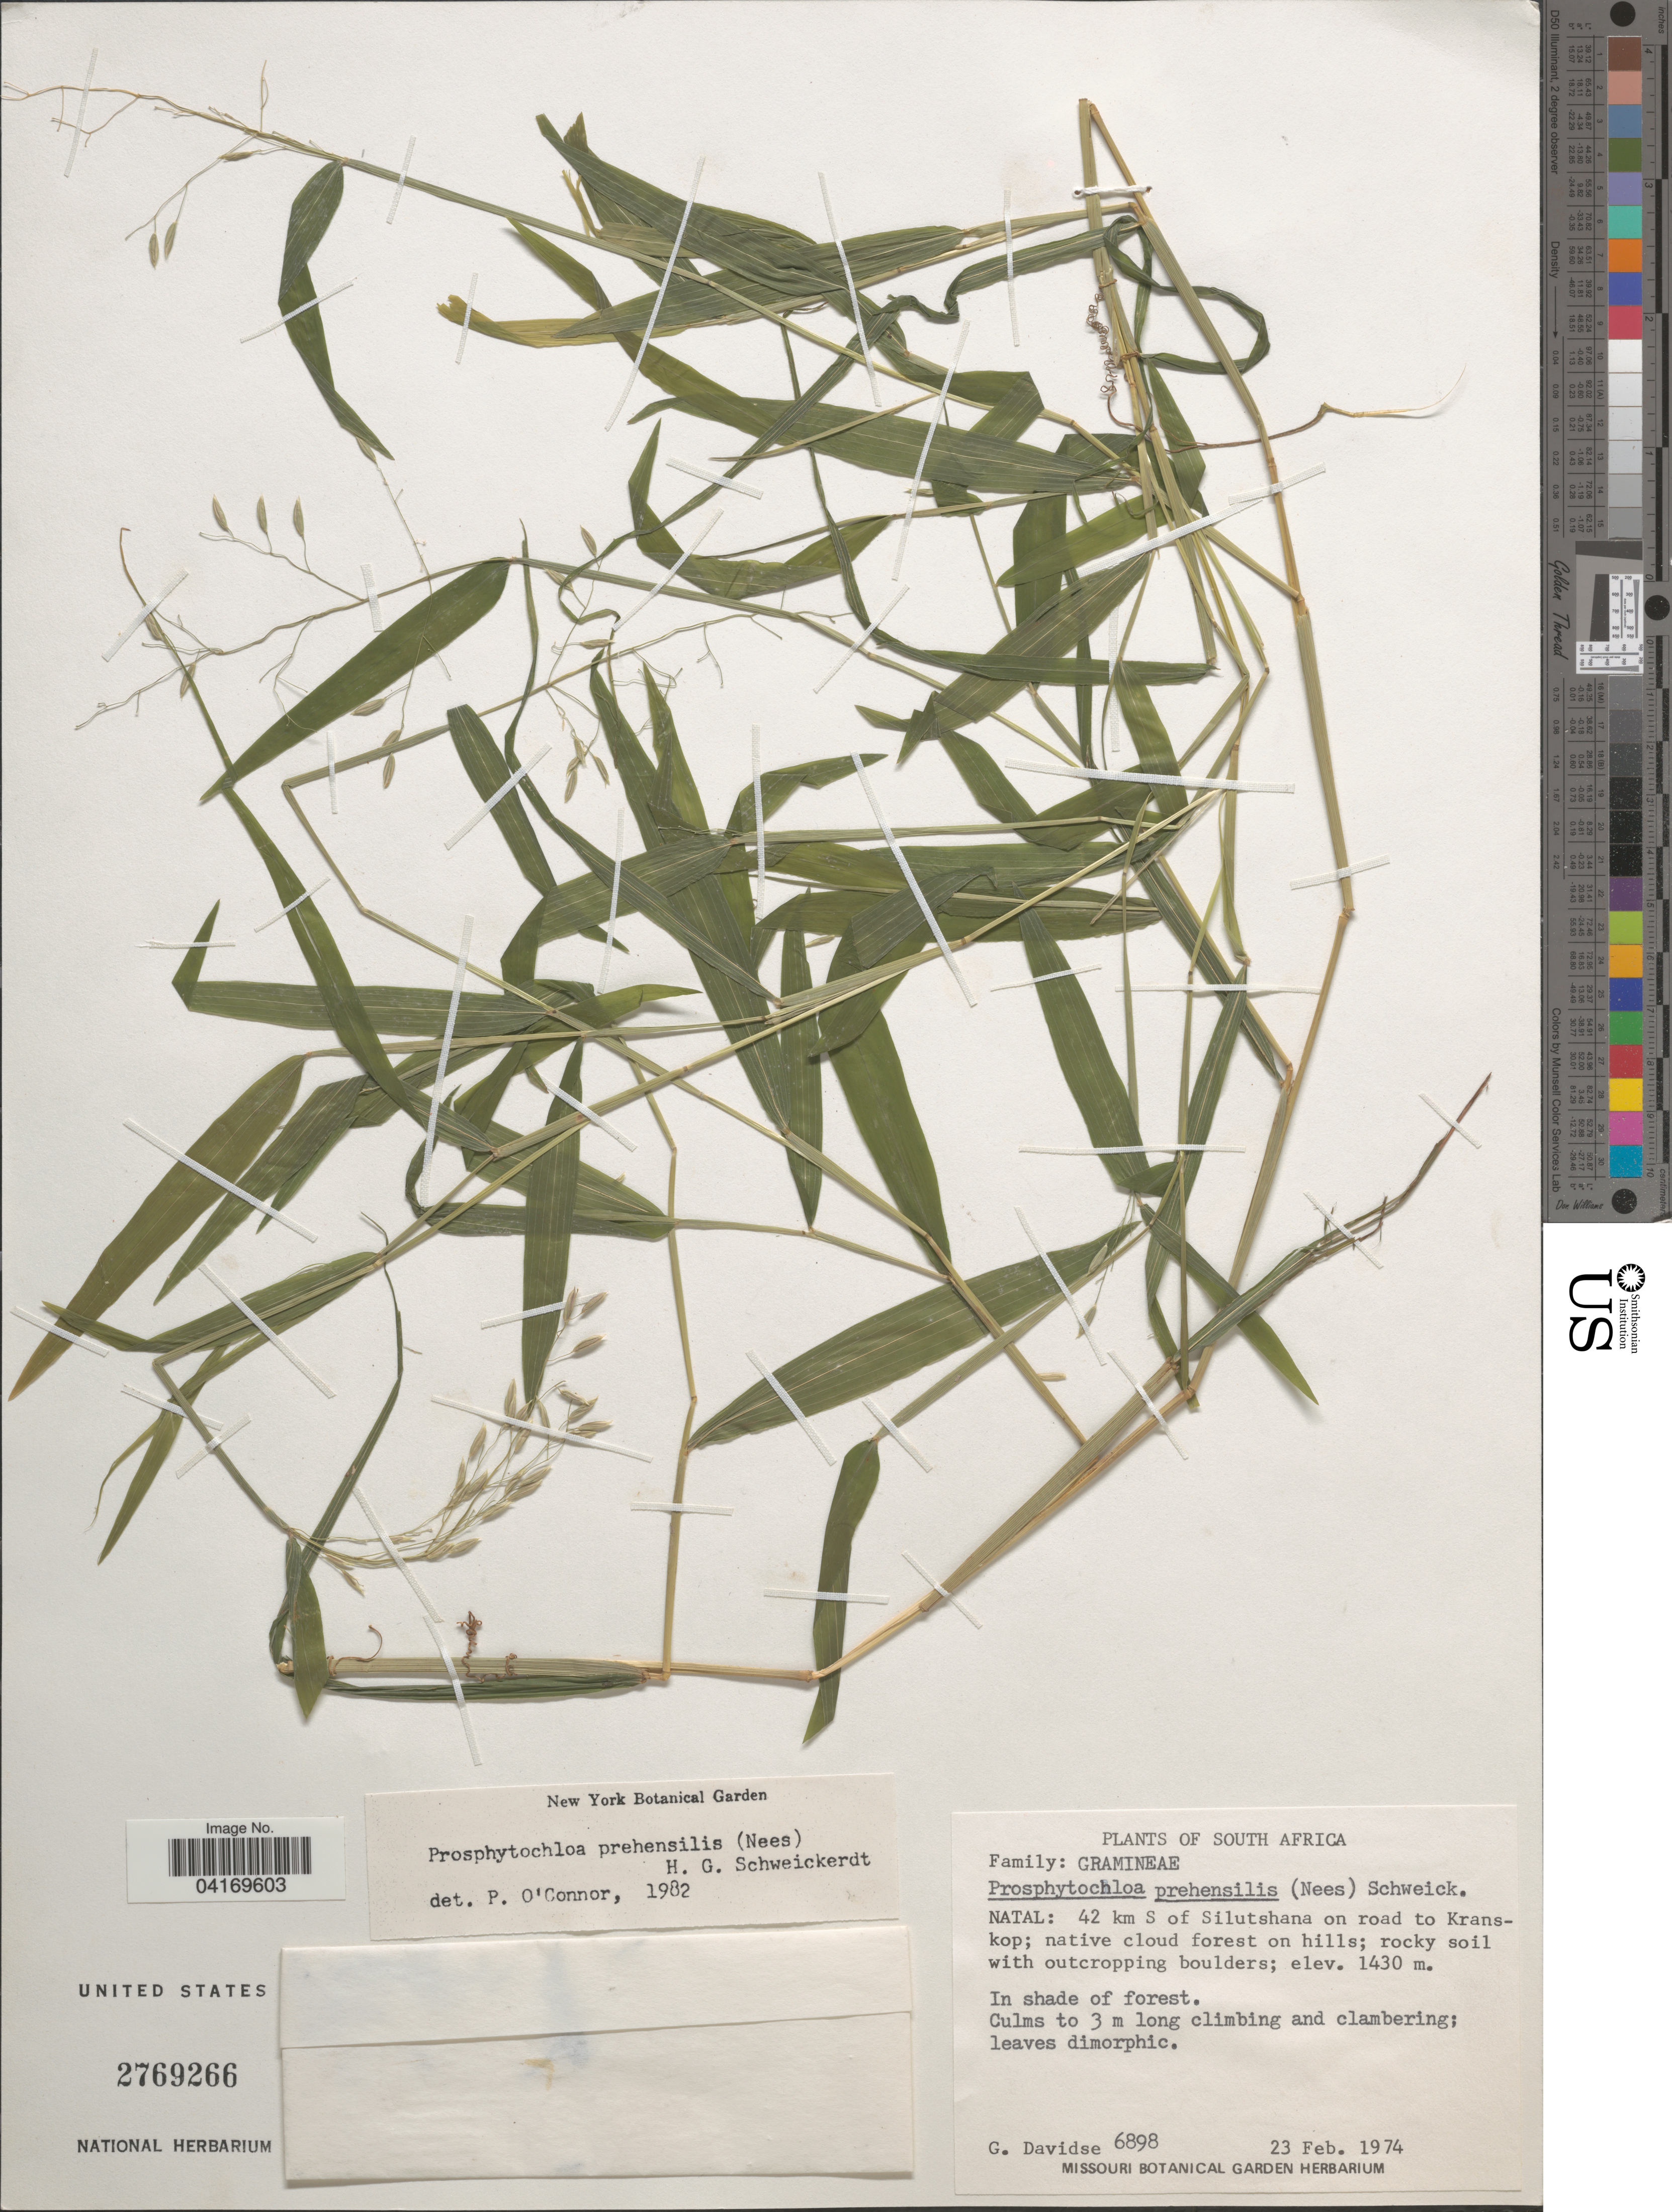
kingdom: Plantae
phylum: Tracheophyta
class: Liliopsida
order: Poales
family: Poaceae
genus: Prosphytochloa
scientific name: Prosphytochloa prehensilis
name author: (Nees) Swallen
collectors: G. Davidse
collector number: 6898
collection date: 1974-02-23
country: South Africa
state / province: KwaZulu-Natal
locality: Natal: 42 km S of Silutshana on road to Kranskop.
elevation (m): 1430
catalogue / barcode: US 2769266